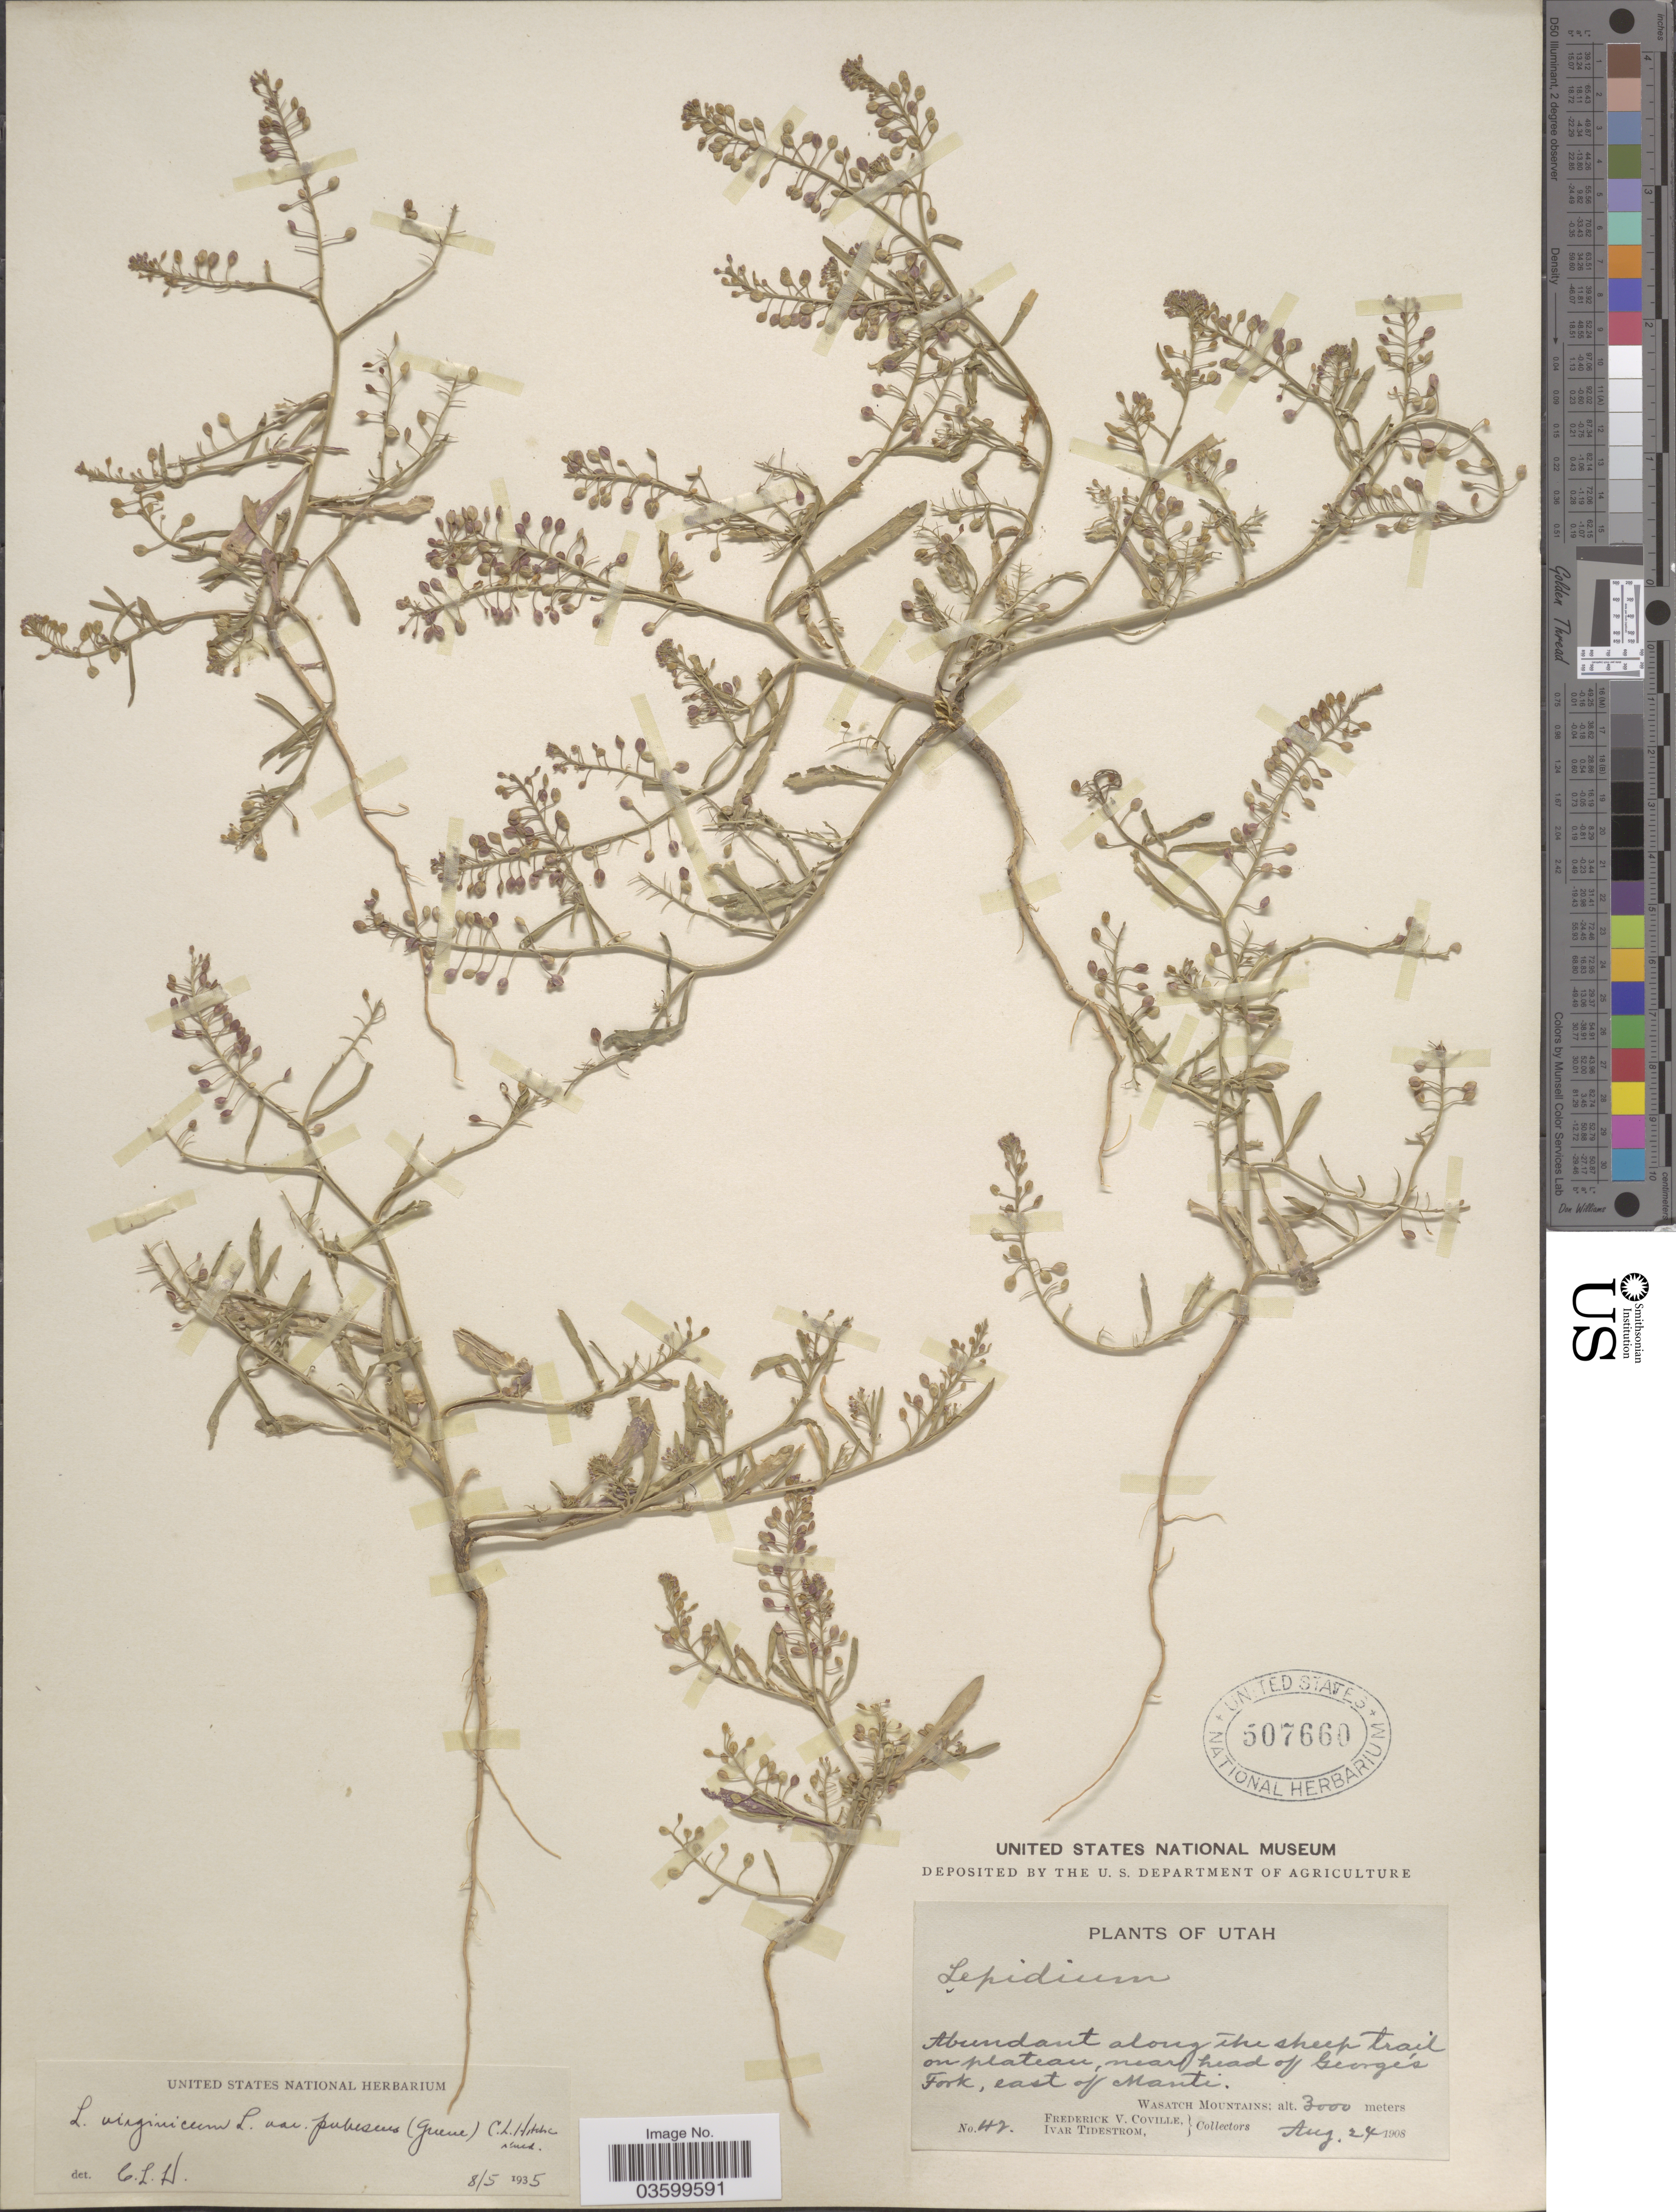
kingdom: Plantae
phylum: Tracheophyta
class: Magnoliopsida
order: Brassicales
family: Brassicaceae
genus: Lepidium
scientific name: Lepidium virginicum var. pubescens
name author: (Greene) C.L. Hitchc.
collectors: F. V. Coville & I. F. Tidestrom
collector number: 42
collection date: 1908-08-24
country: United States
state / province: Utah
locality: Along the sheep trail on plateau, near head of George's Fork, east of Manti. Wasatch Mountains.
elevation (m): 3000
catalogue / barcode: US 507660